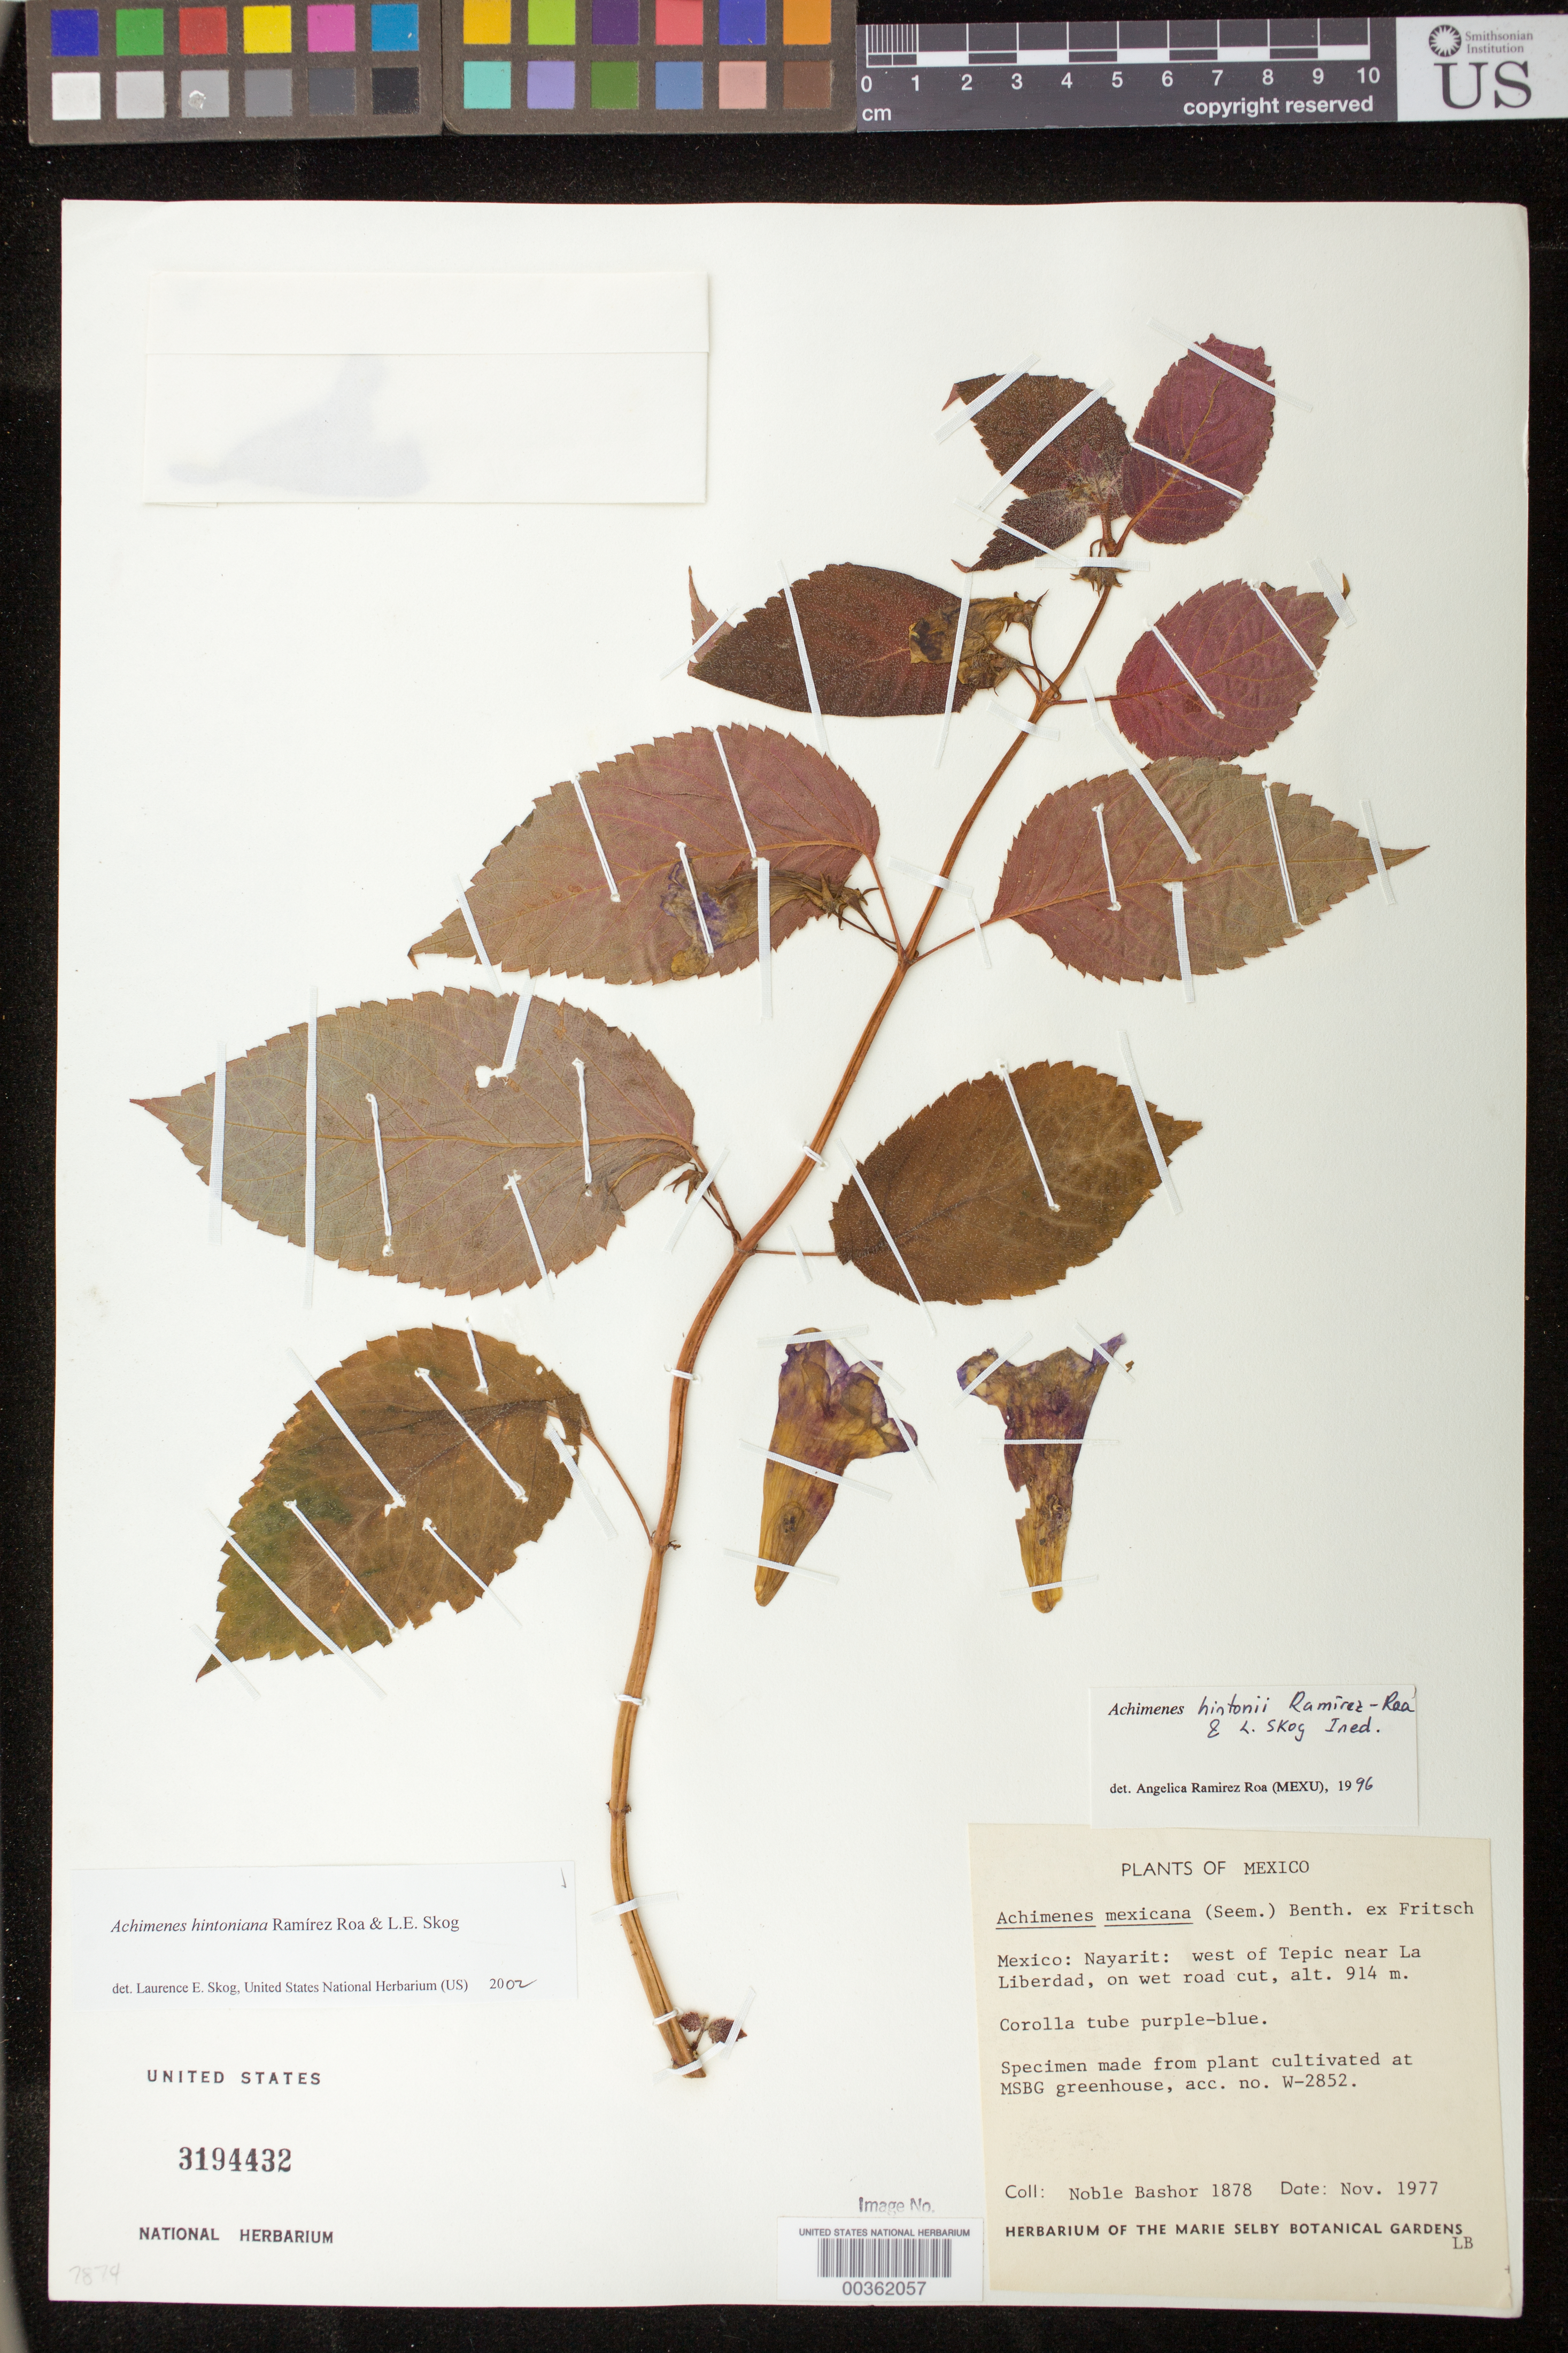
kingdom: Plantae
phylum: Tracheophyta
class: Magnoliopsida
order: Lamiales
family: Gesneriaceae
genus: Achimenes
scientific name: Achimenes hintoniana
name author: Ram.-Roa & L.E. Skog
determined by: Skog, Laurence E.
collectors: N. Bashor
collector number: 1878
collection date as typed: Nov 1977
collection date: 1977-11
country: Mexico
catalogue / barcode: US 3194432